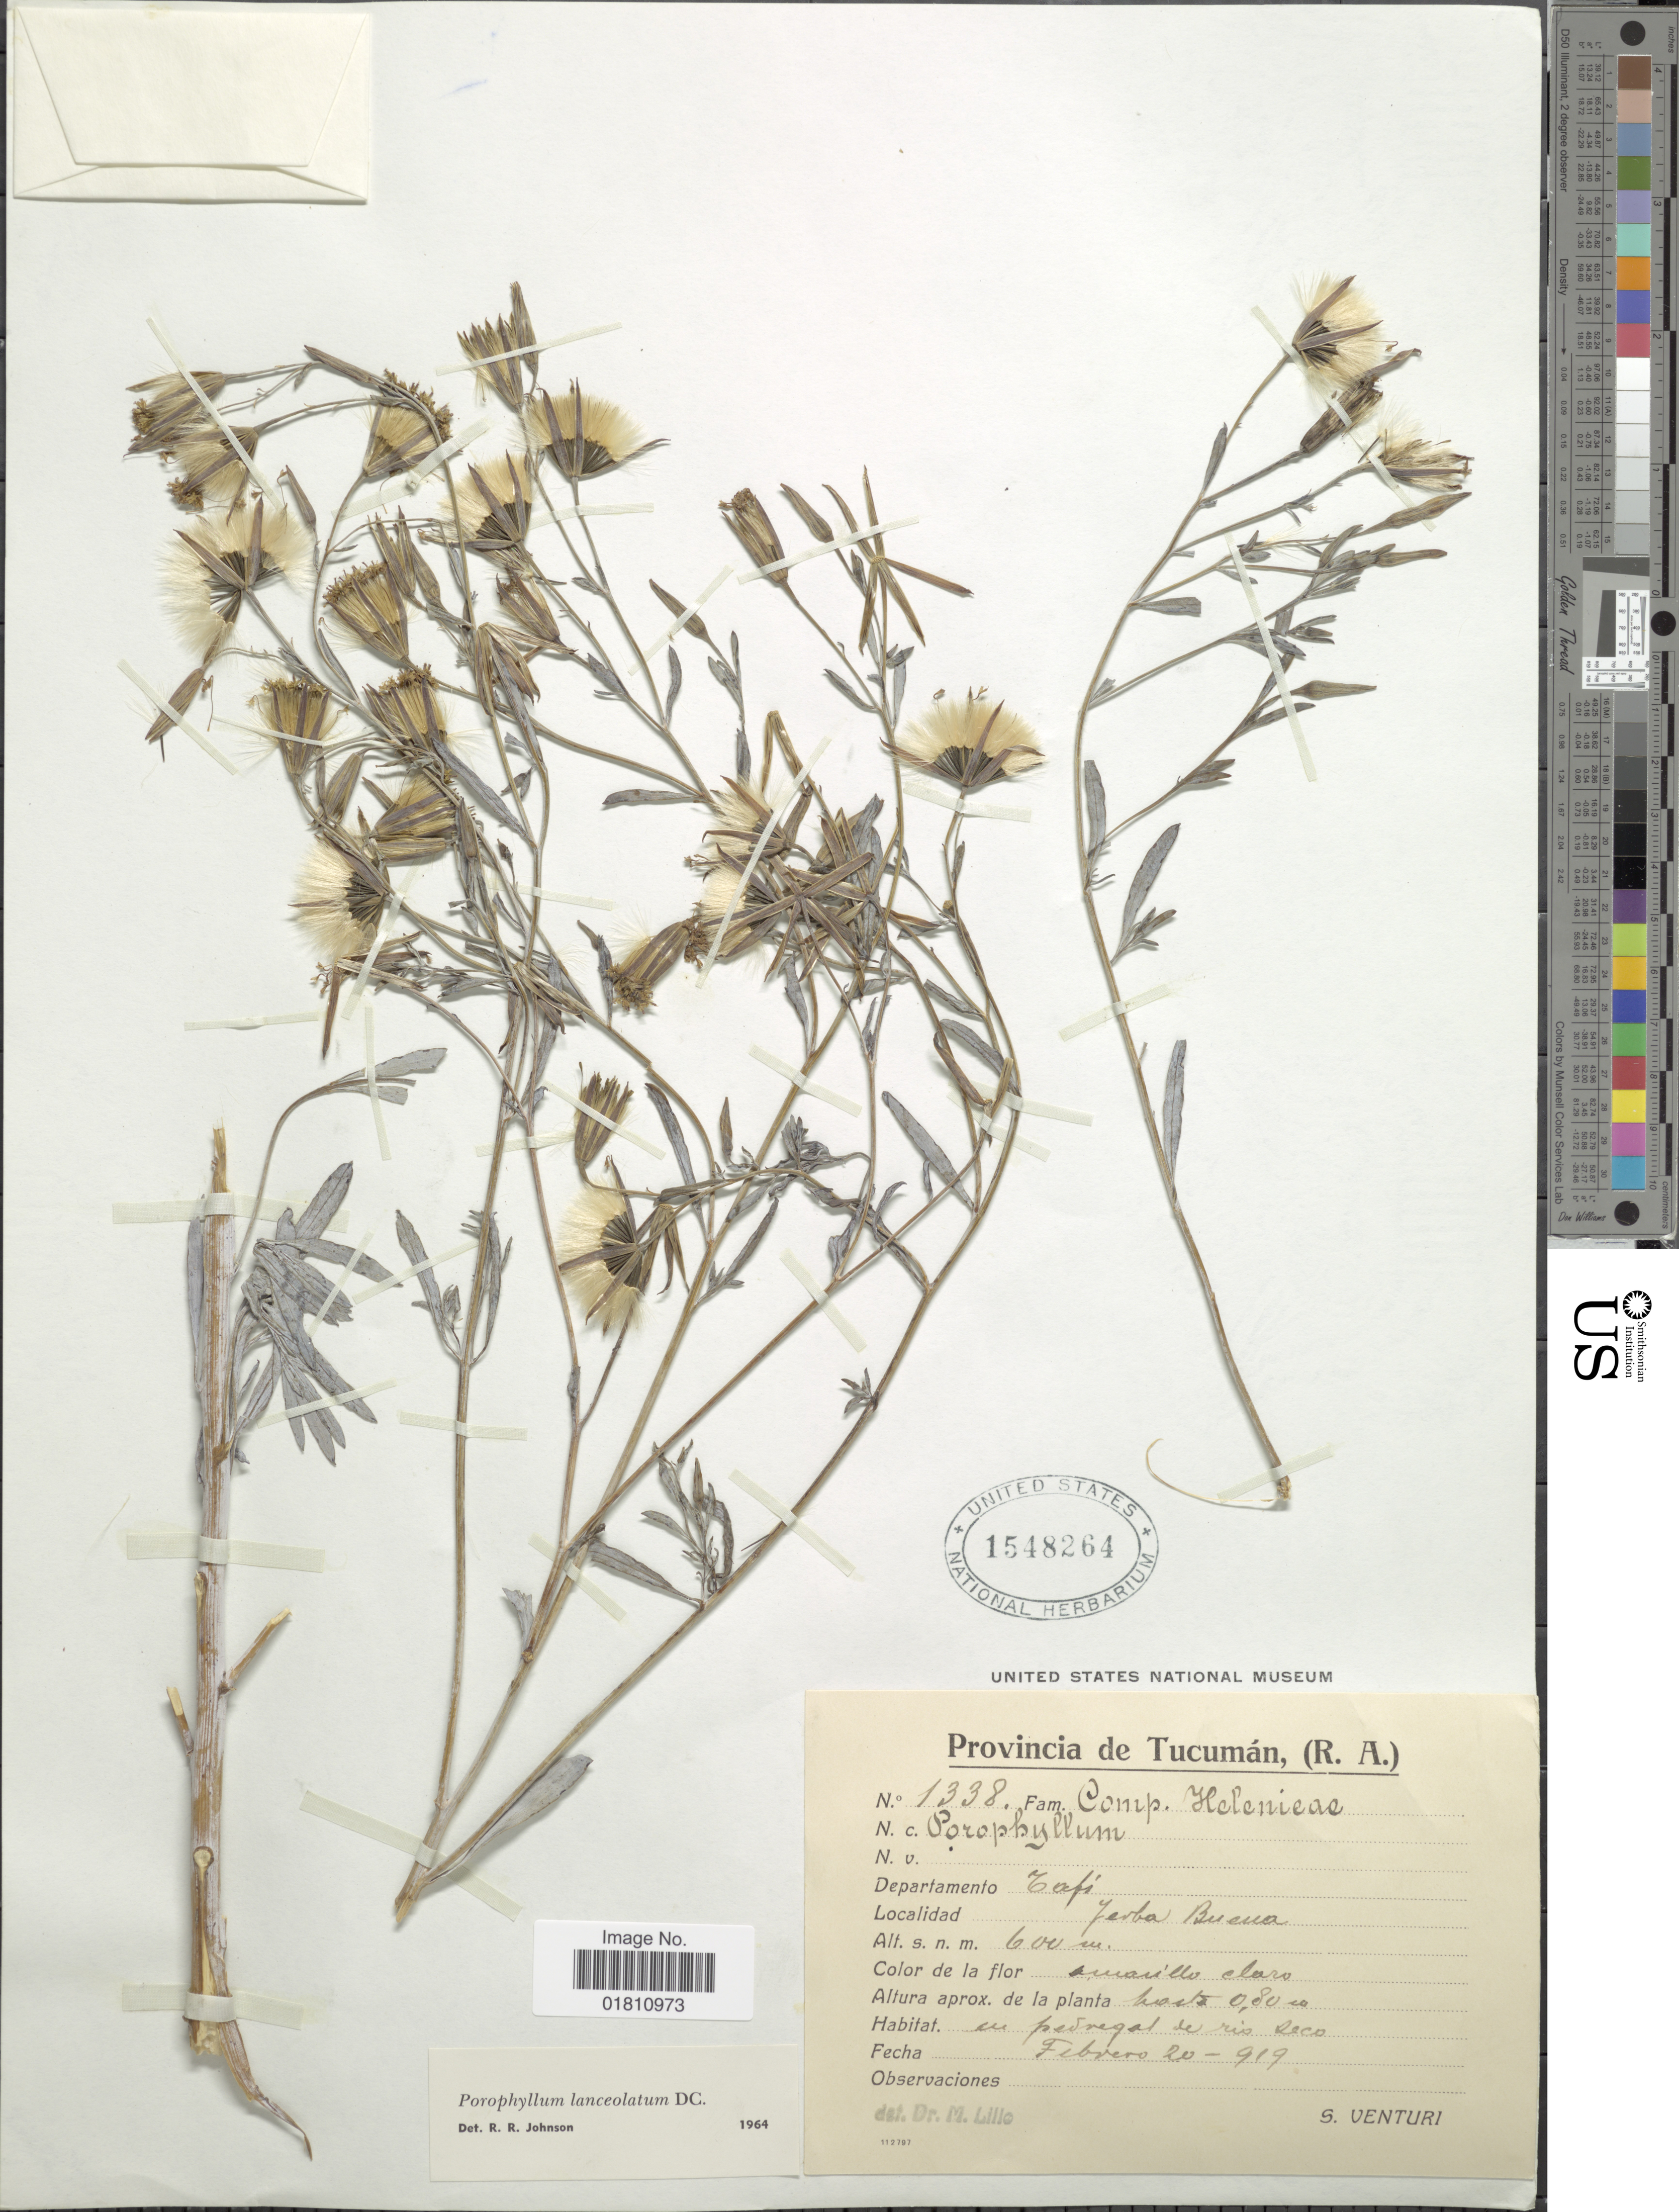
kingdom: Plantae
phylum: Tracheophyta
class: Magnoliopsida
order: Asterales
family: Asteraceae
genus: Porophyllum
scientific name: Porophyllum riparium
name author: Anzuinelli et al.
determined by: Anzuinelli, M.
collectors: S. Venturi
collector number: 1338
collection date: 1919-02-20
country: Argentina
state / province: Tucuman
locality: (R.A.), Departamento Tafi, Jerba Buena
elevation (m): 600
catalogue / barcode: US 1548264